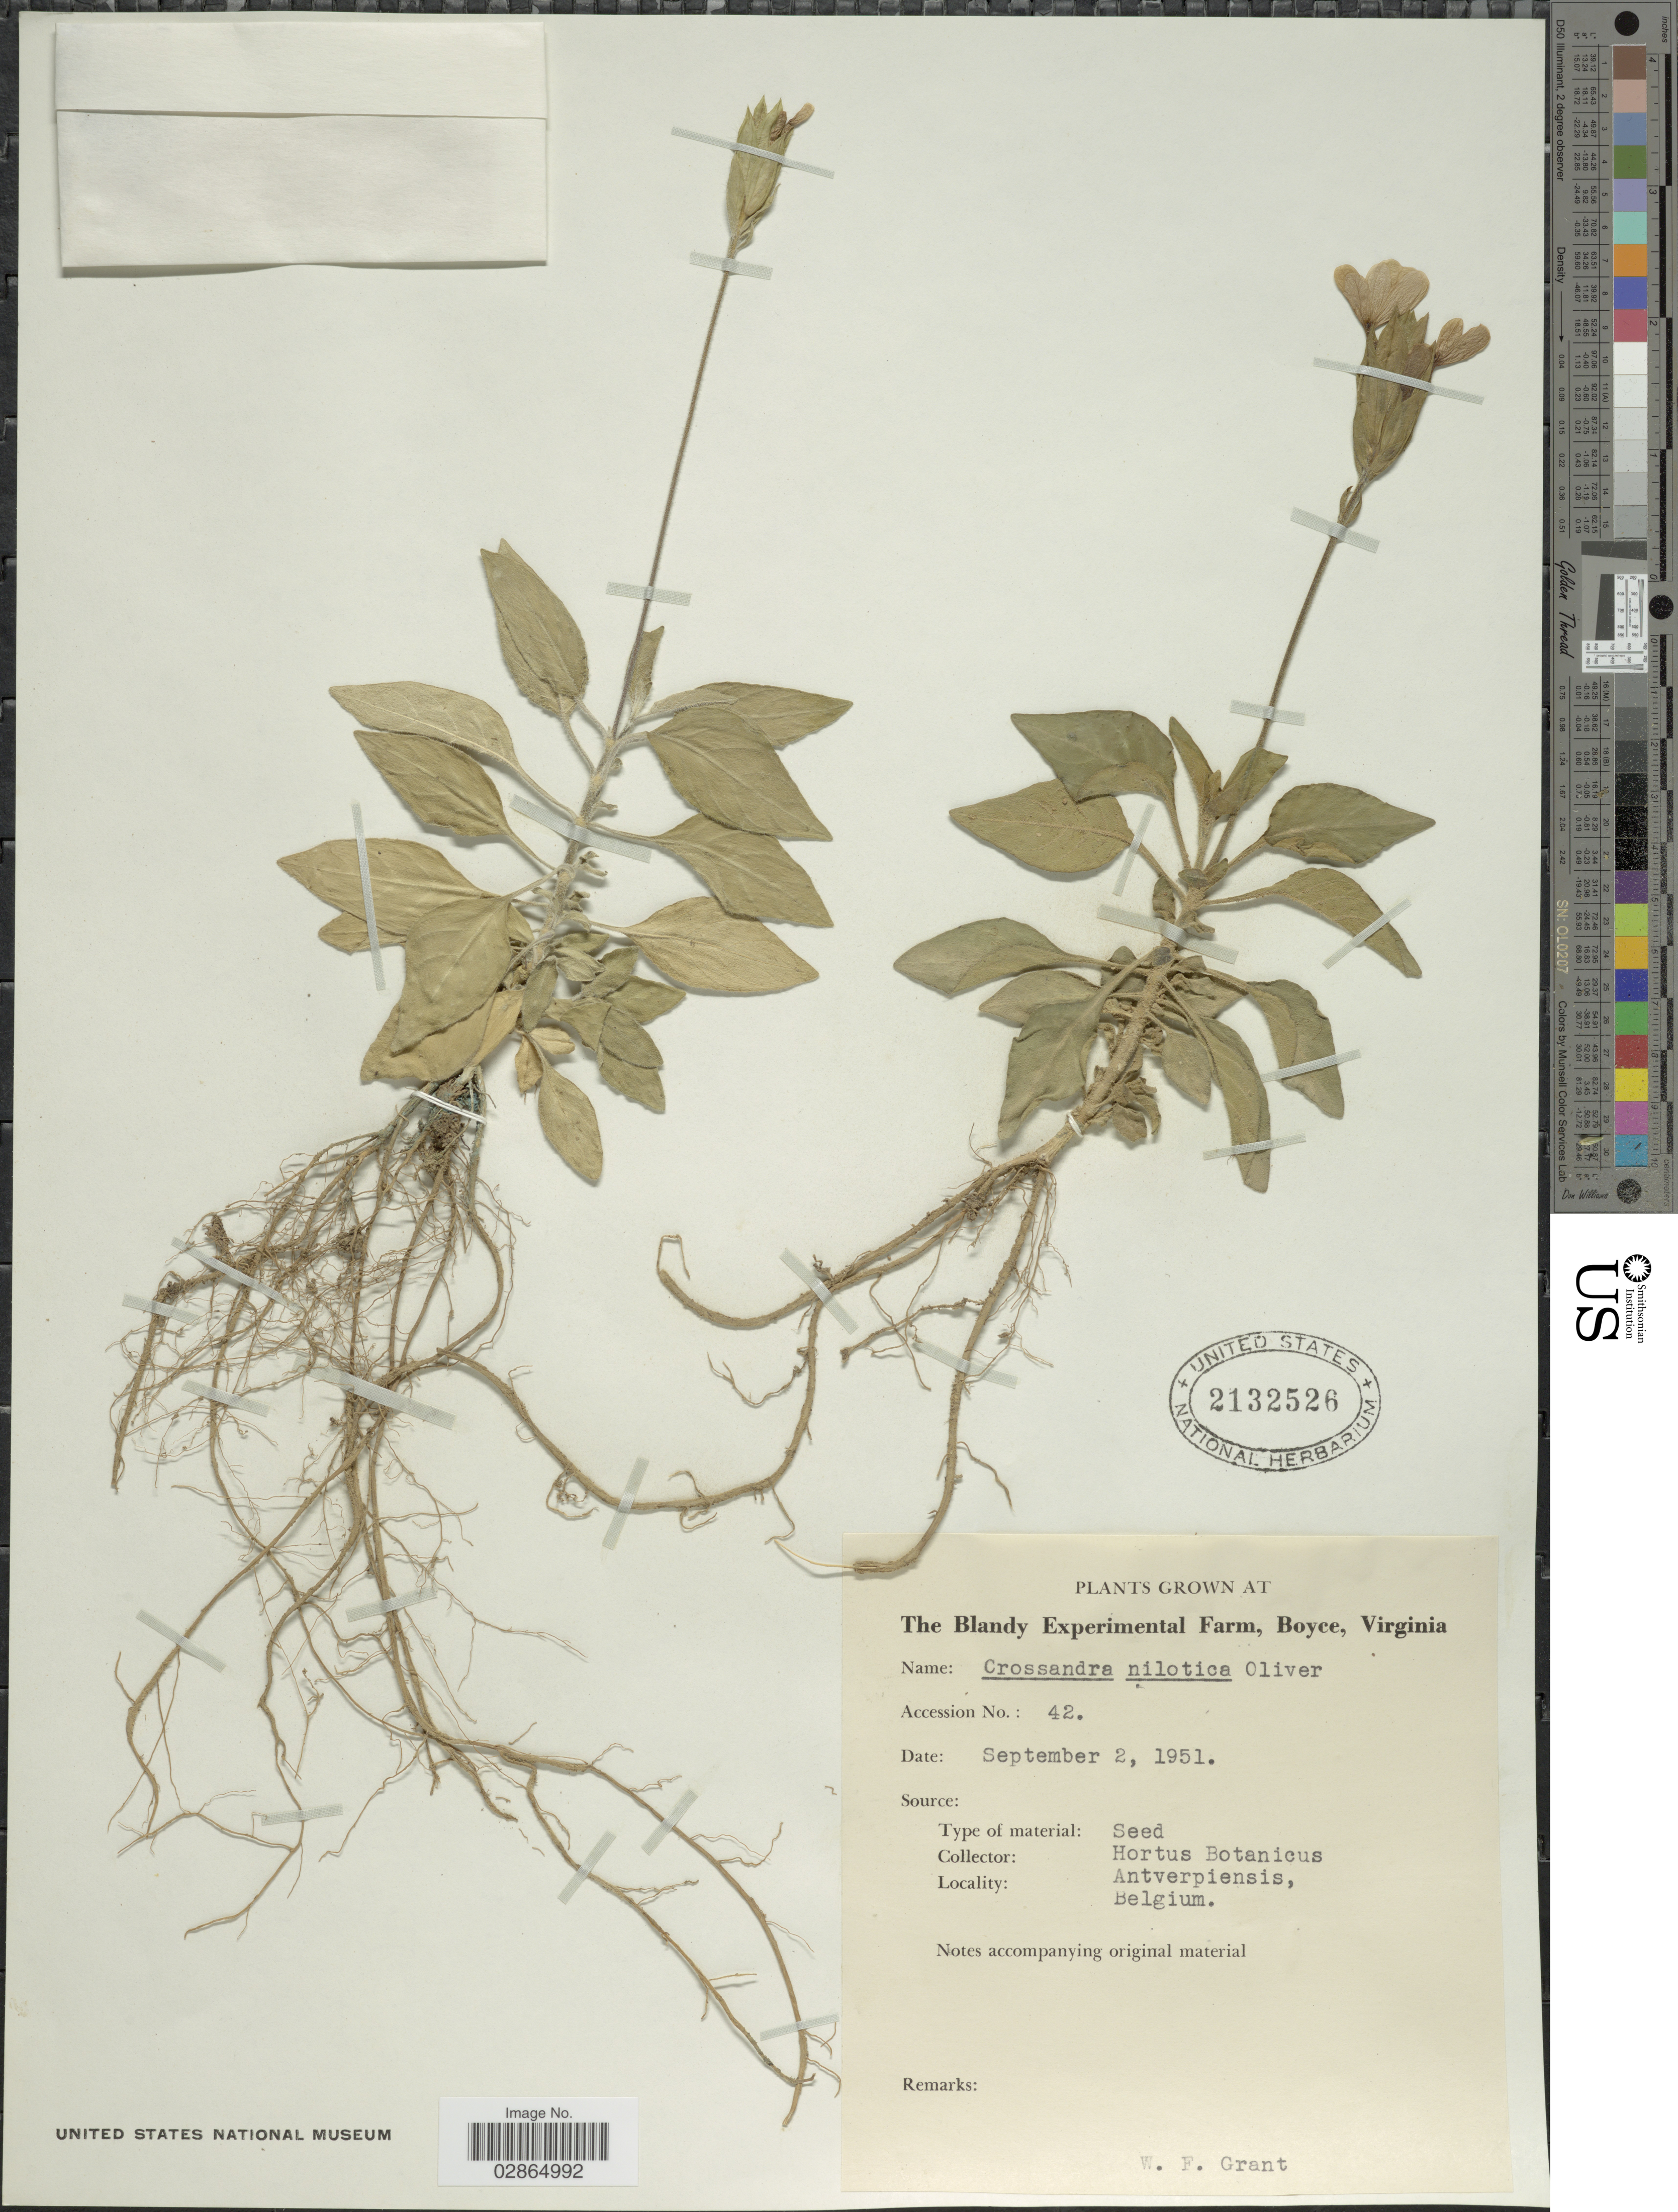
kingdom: Plantae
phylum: Tracheophyta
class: Magnoliopsida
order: Lamiales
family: Acanthaceae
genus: Crossandra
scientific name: Crossandra nilotica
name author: Oliv.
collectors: W. Grant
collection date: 1951-09-02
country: United States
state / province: Virginia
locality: The Blandy Experimental Farm, Boyce.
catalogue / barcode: US 2132526